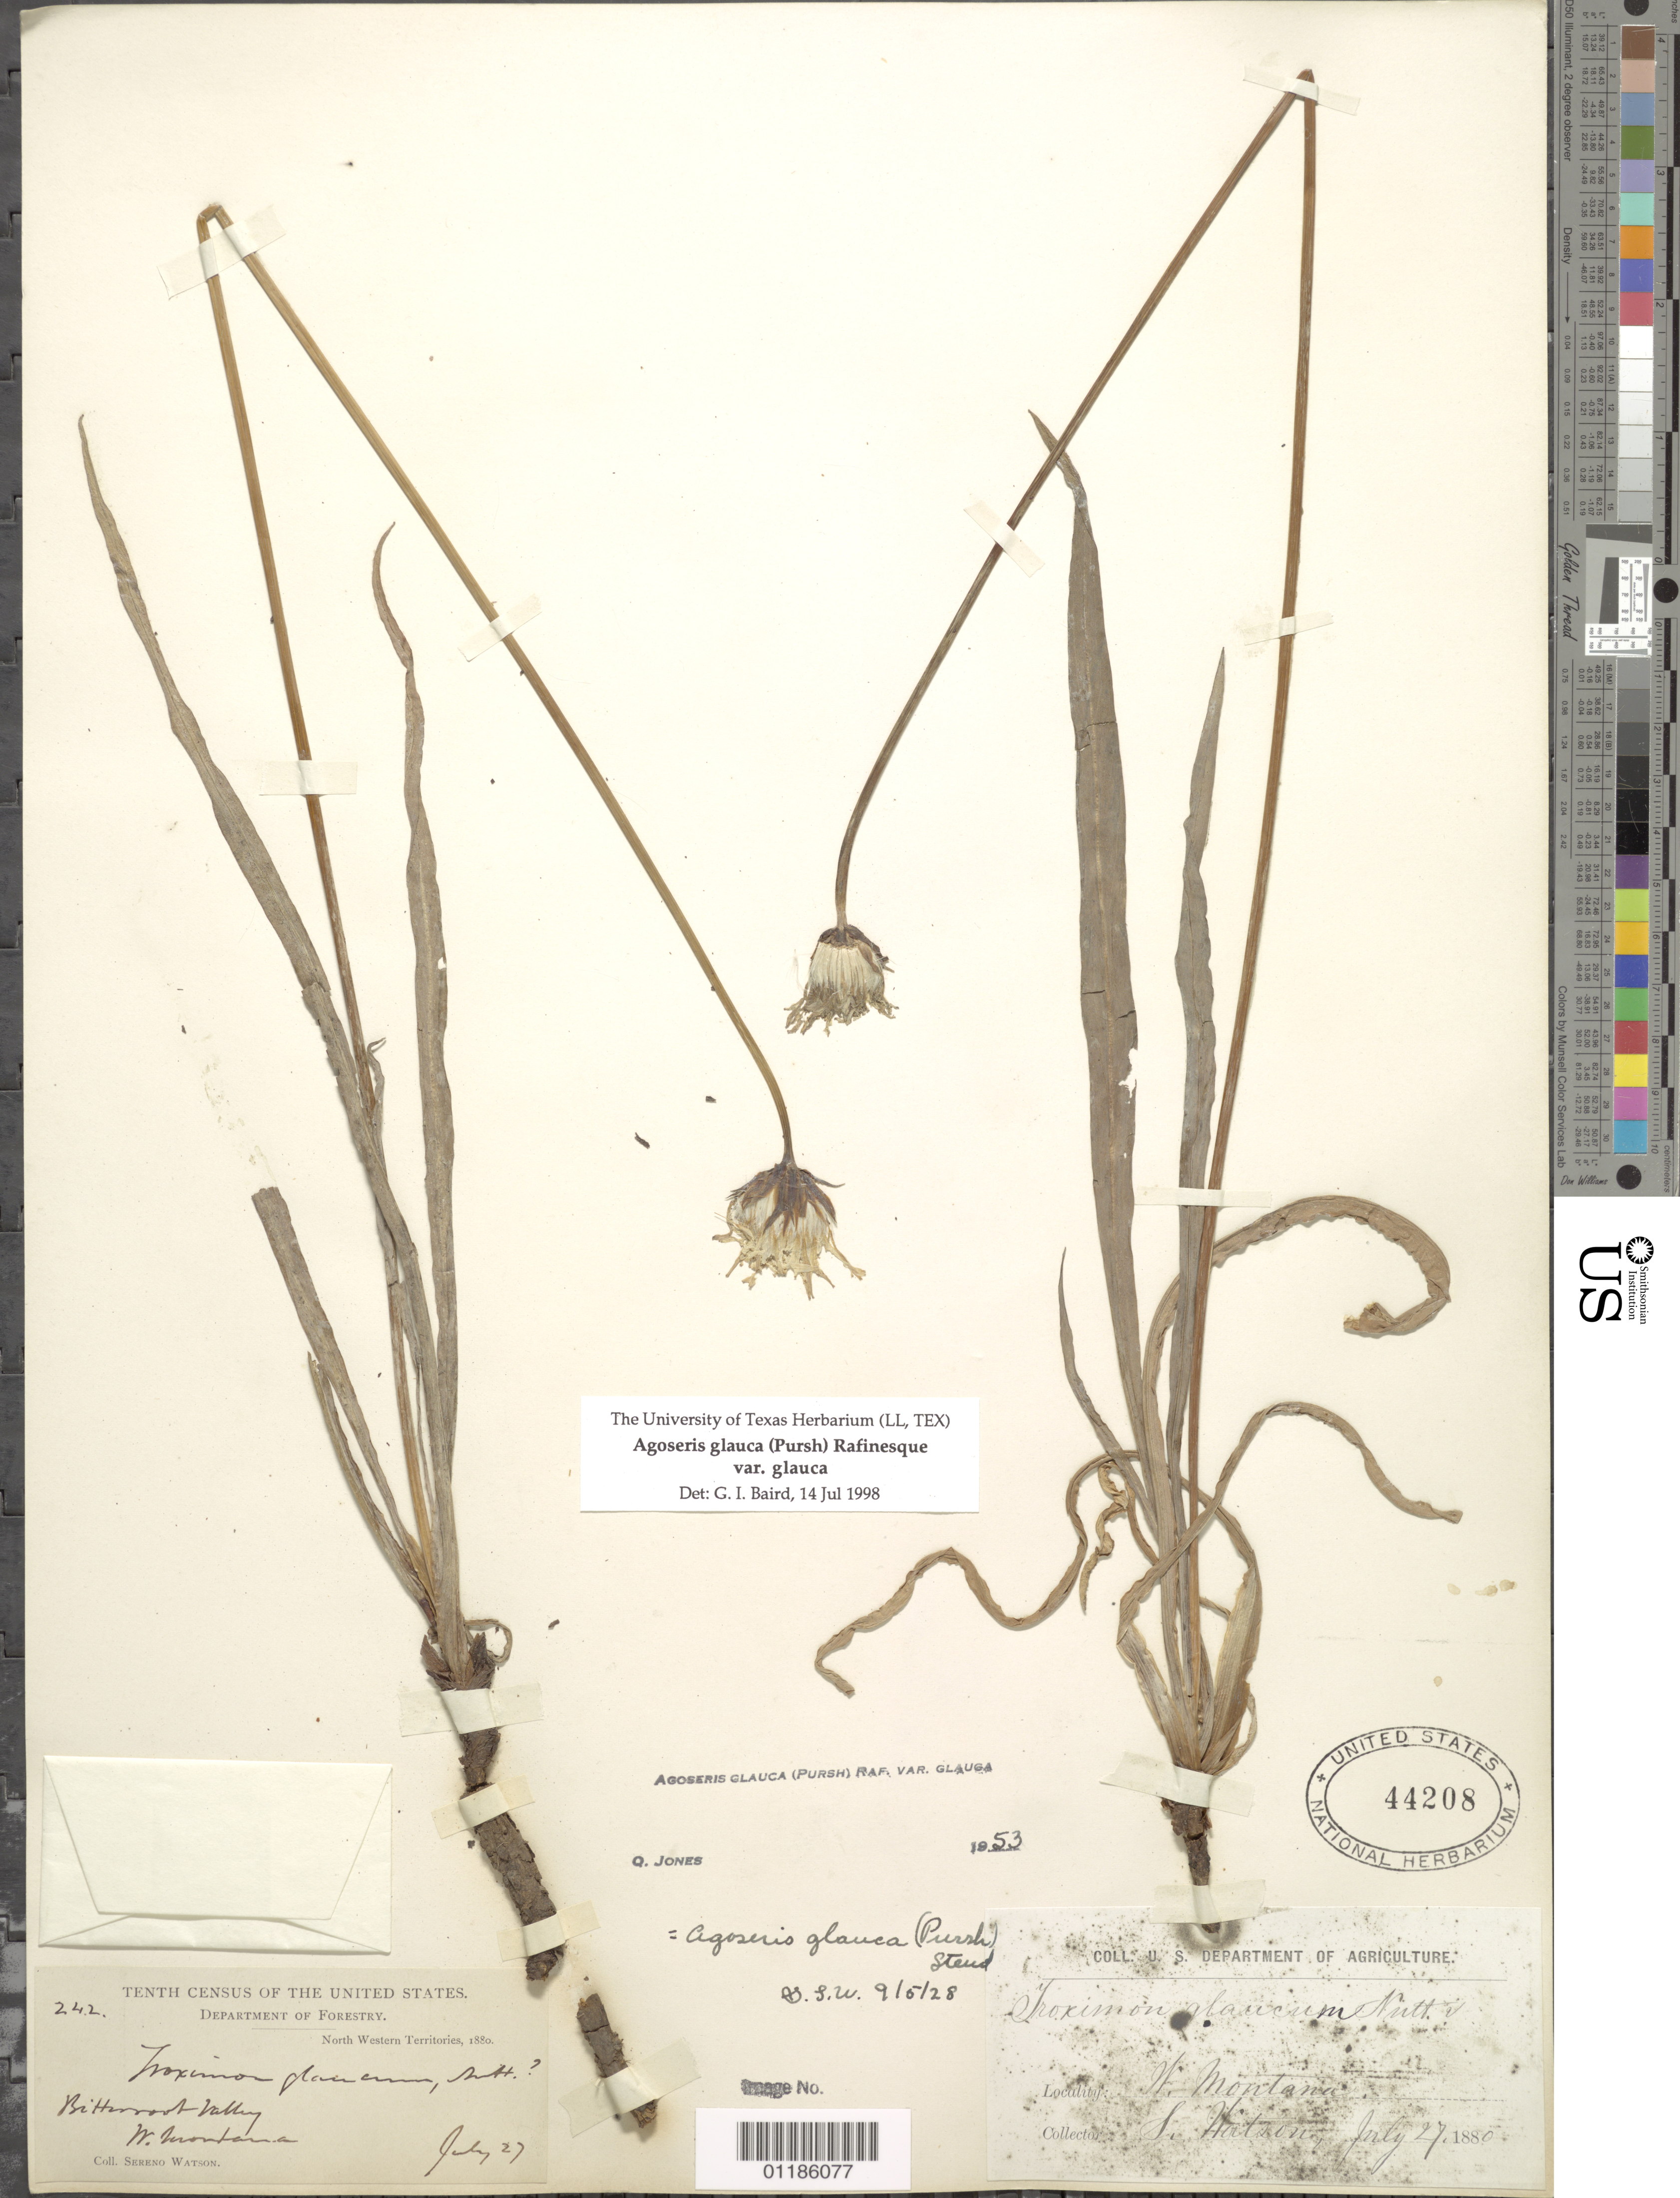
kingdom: Plantae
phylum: Tracheophyta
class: Magnoliopsida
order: Asterales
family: Asteraceae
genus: Agoseris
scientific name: Agoseris glauca var. glauca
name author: (Pursh) Raf.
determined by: Baird, G. I.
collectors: S. Watson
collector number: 242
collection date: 1880-07-27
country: United States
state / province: Montana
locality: Bitterroot Mts.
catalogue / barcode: US 44208